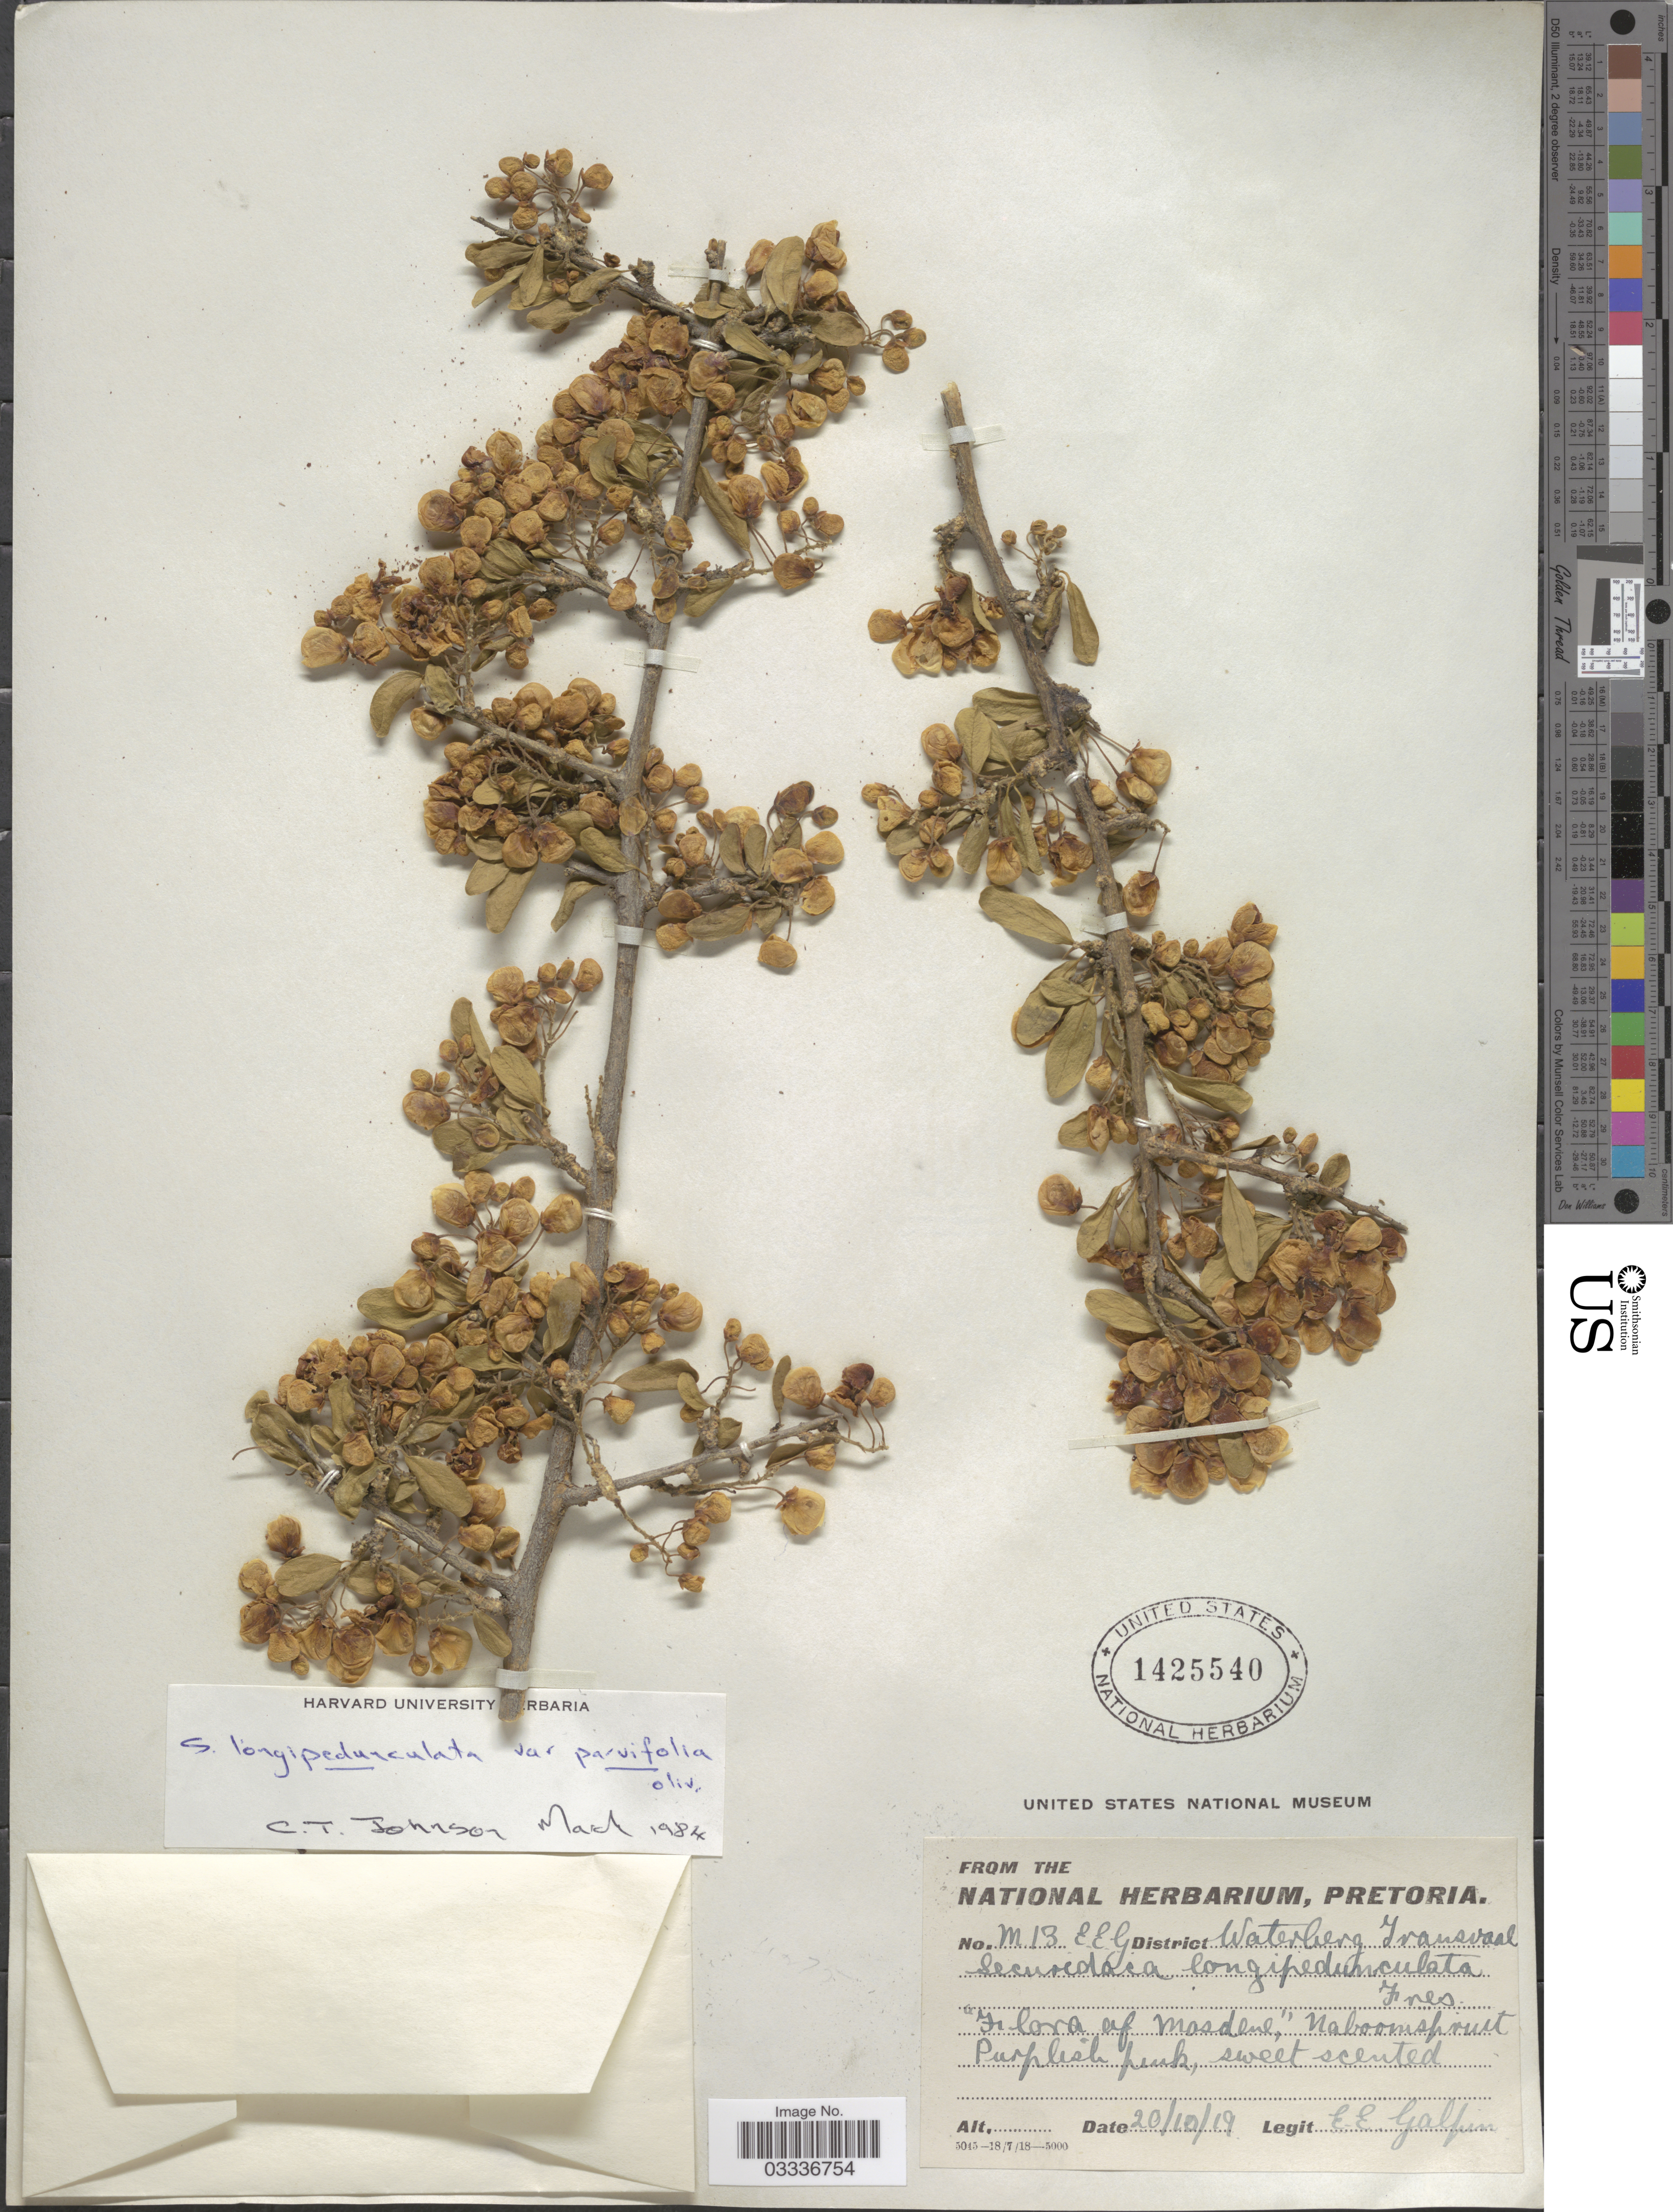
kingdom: Plantae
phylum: Tracheophyta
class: Magnoliopsida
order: Fabales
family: Polygalaceae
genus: Securidaca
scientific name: Securidaca longepedunculata var. parvifolia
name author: Oliv.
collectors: E. Galpin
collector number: M13E.E.G.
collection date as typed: Transcribed d/m/y: 20/10/19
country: South Africa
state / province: Limpopo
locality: District Waterberg Transvaal. Mosdene, Naboomspruit.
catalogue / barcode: US 1425540